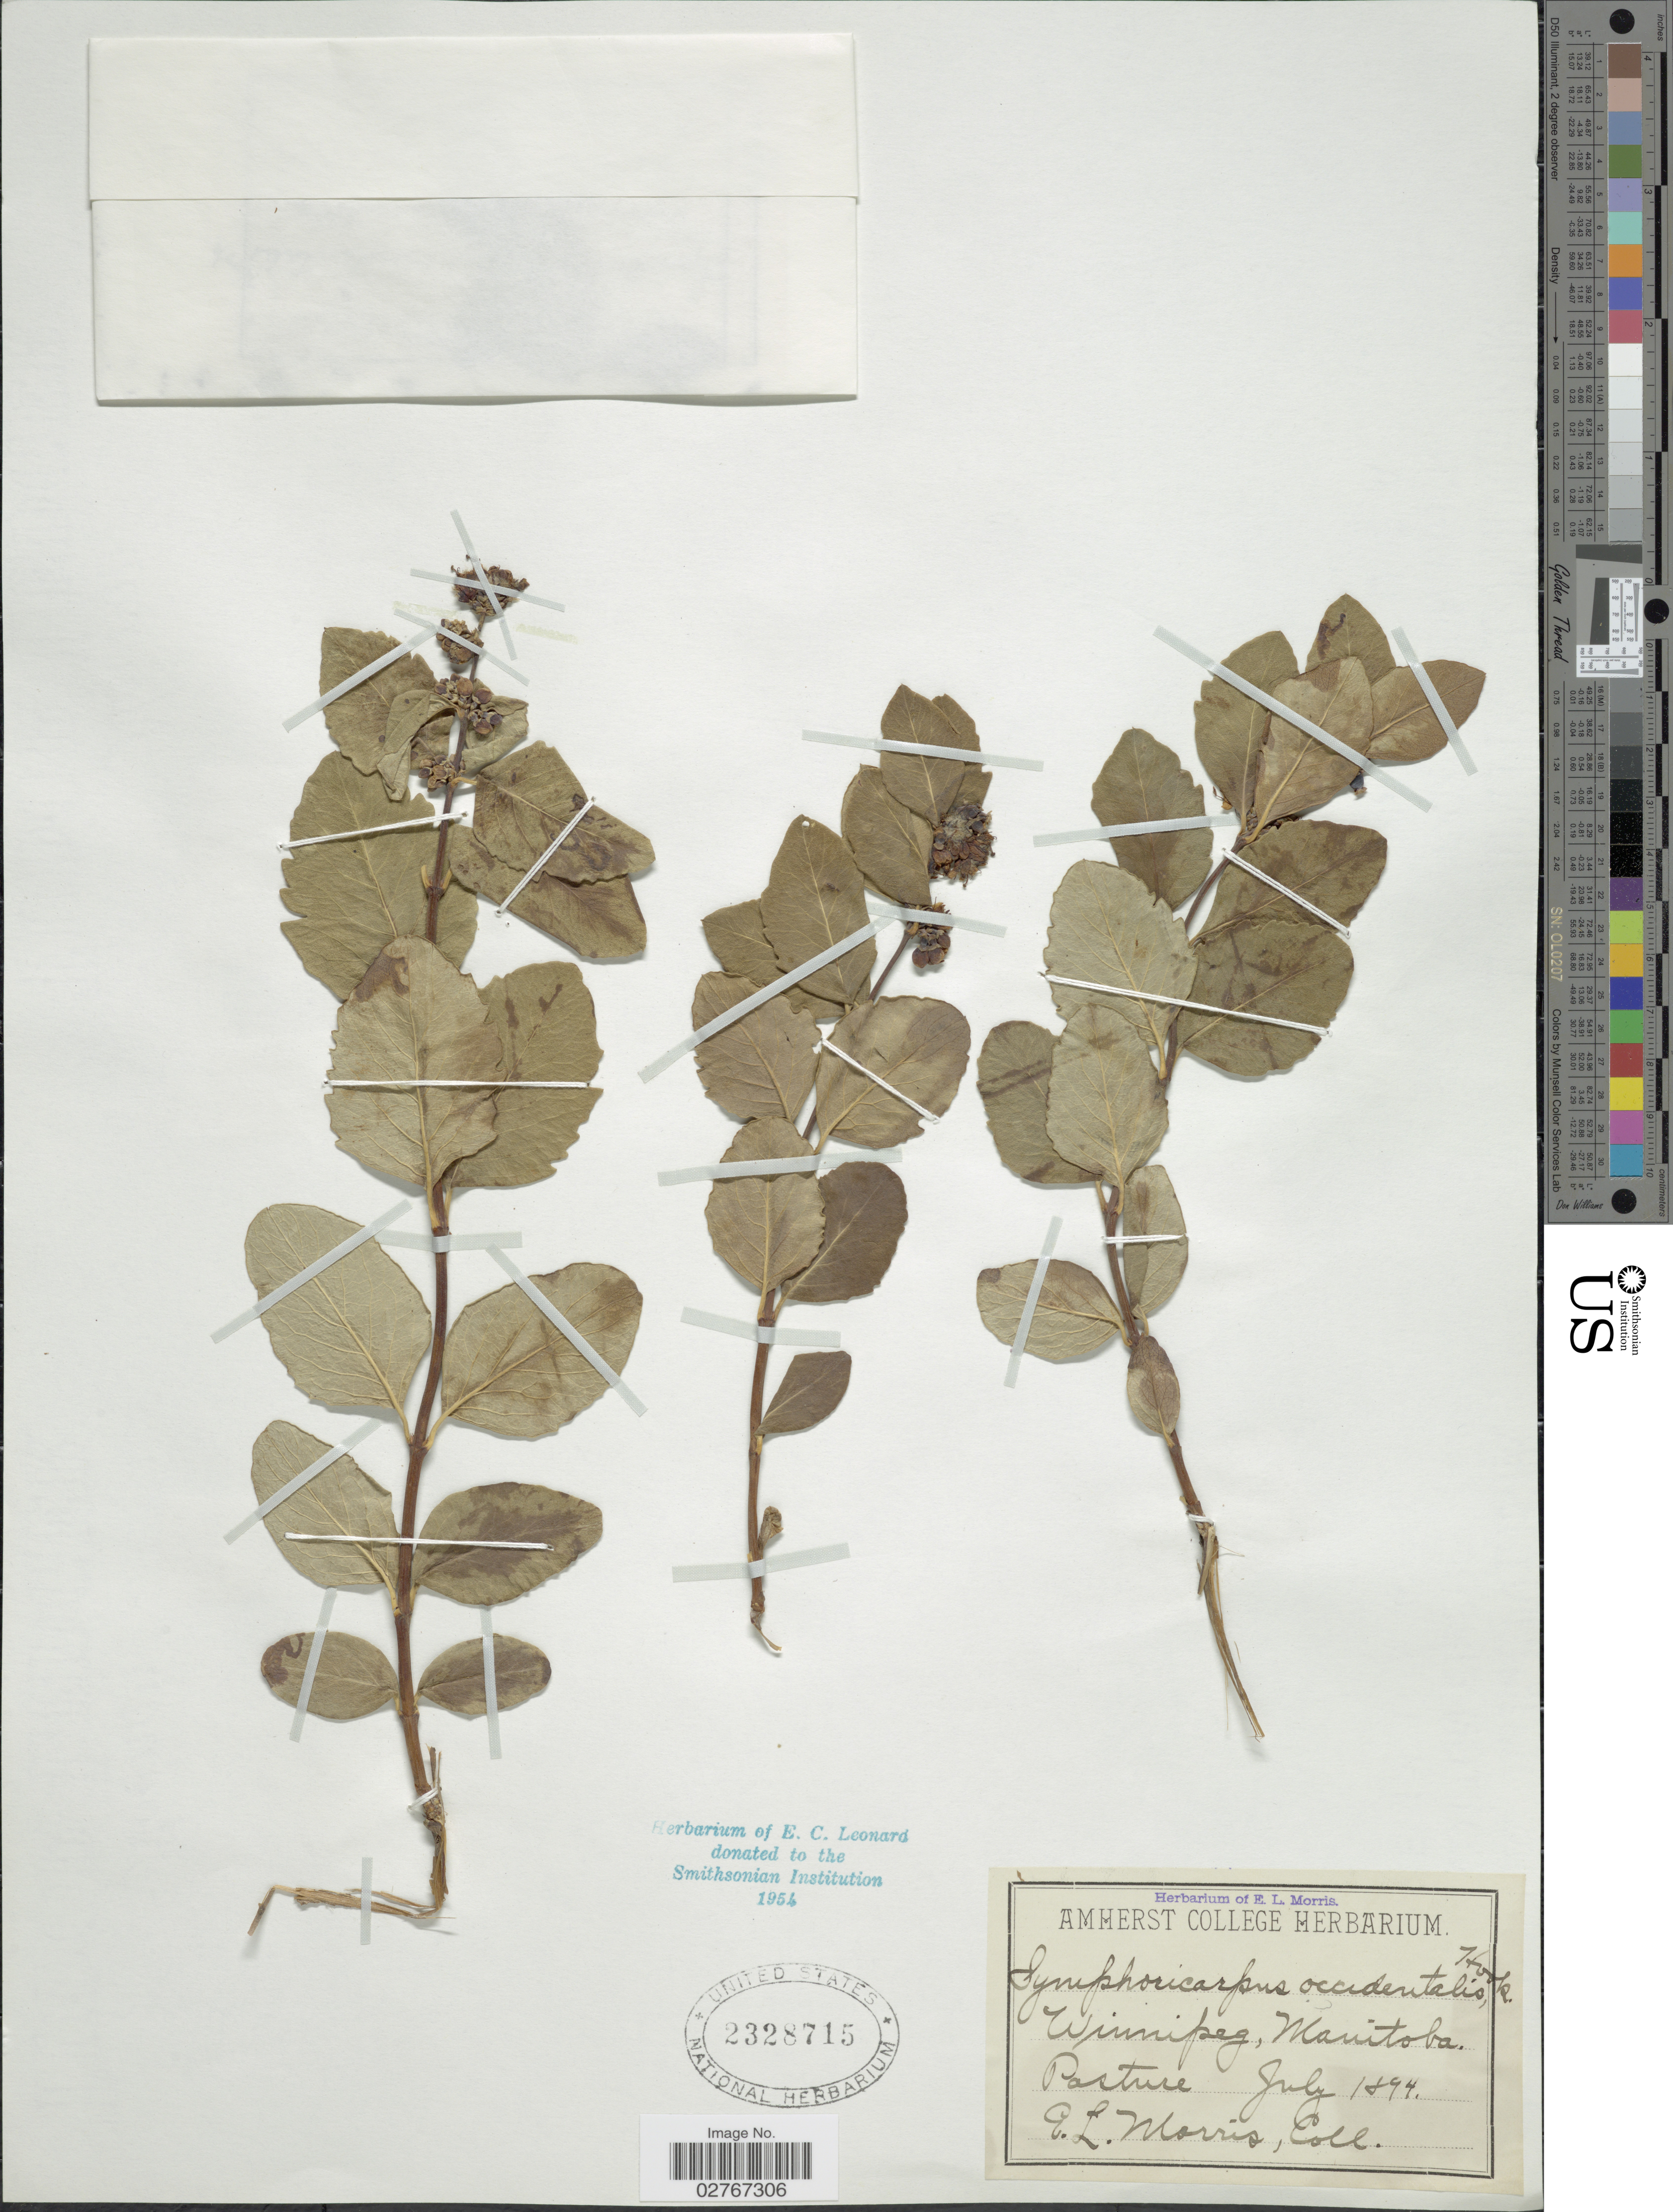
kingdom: Plantae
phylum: Tracheophyta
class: Magnoliopsida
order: Dipsacales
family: Caprifoliaceae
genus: Symphoricarpos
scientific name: Symphoricarpos occidentalis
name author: (R. Br.) Hook.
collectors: E. Morris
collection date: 1894-07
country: Canada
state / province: Manitoba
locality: Winnipeg.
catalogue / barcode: US 2328715